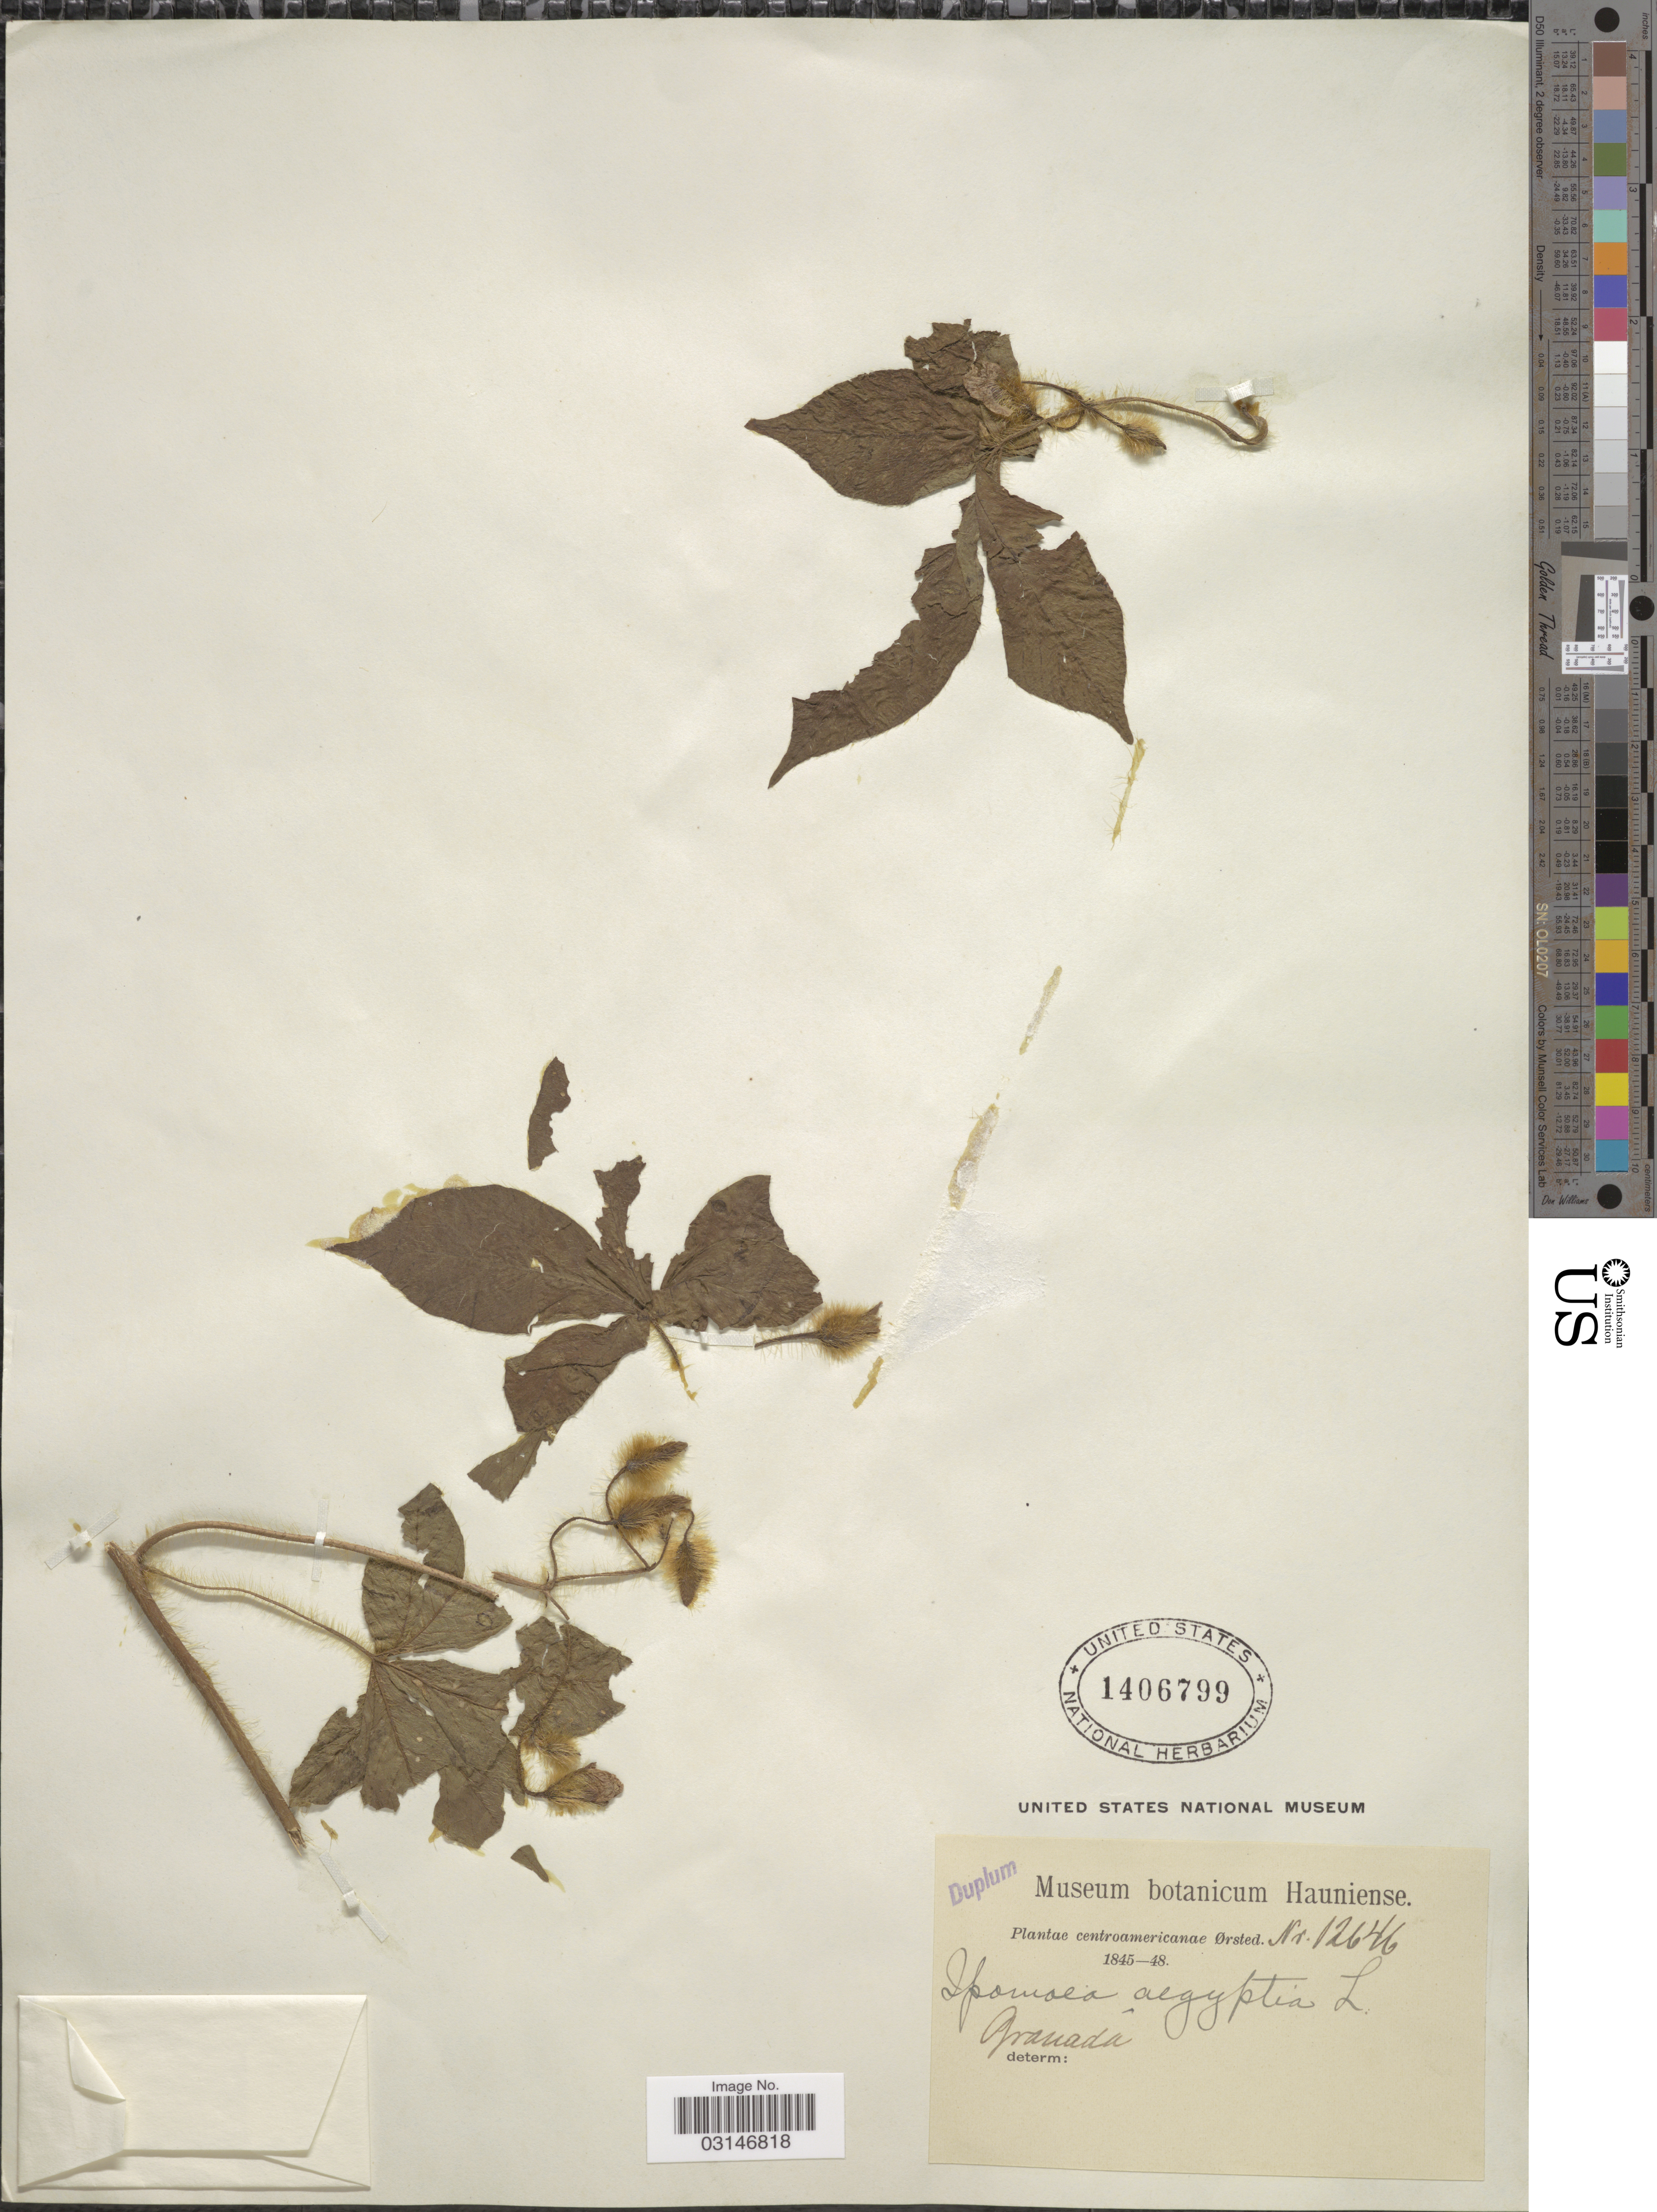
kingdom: Plantae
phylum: Tracheophyta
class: Magnoliopsida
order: Solanales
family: Convolvulaceae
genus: Distimake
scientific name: Distimake aegyptius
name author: (L.) A. R. Simões & Staples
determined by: Strong, Mark T., (BOT), Smithsonian Institution - National Museum of Natural History (UNITED STATES)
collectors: Ørsted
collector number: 12646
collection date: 1845/1848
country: Nicaragua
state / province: Granada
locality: Granadâ.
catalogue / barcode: US 1406799